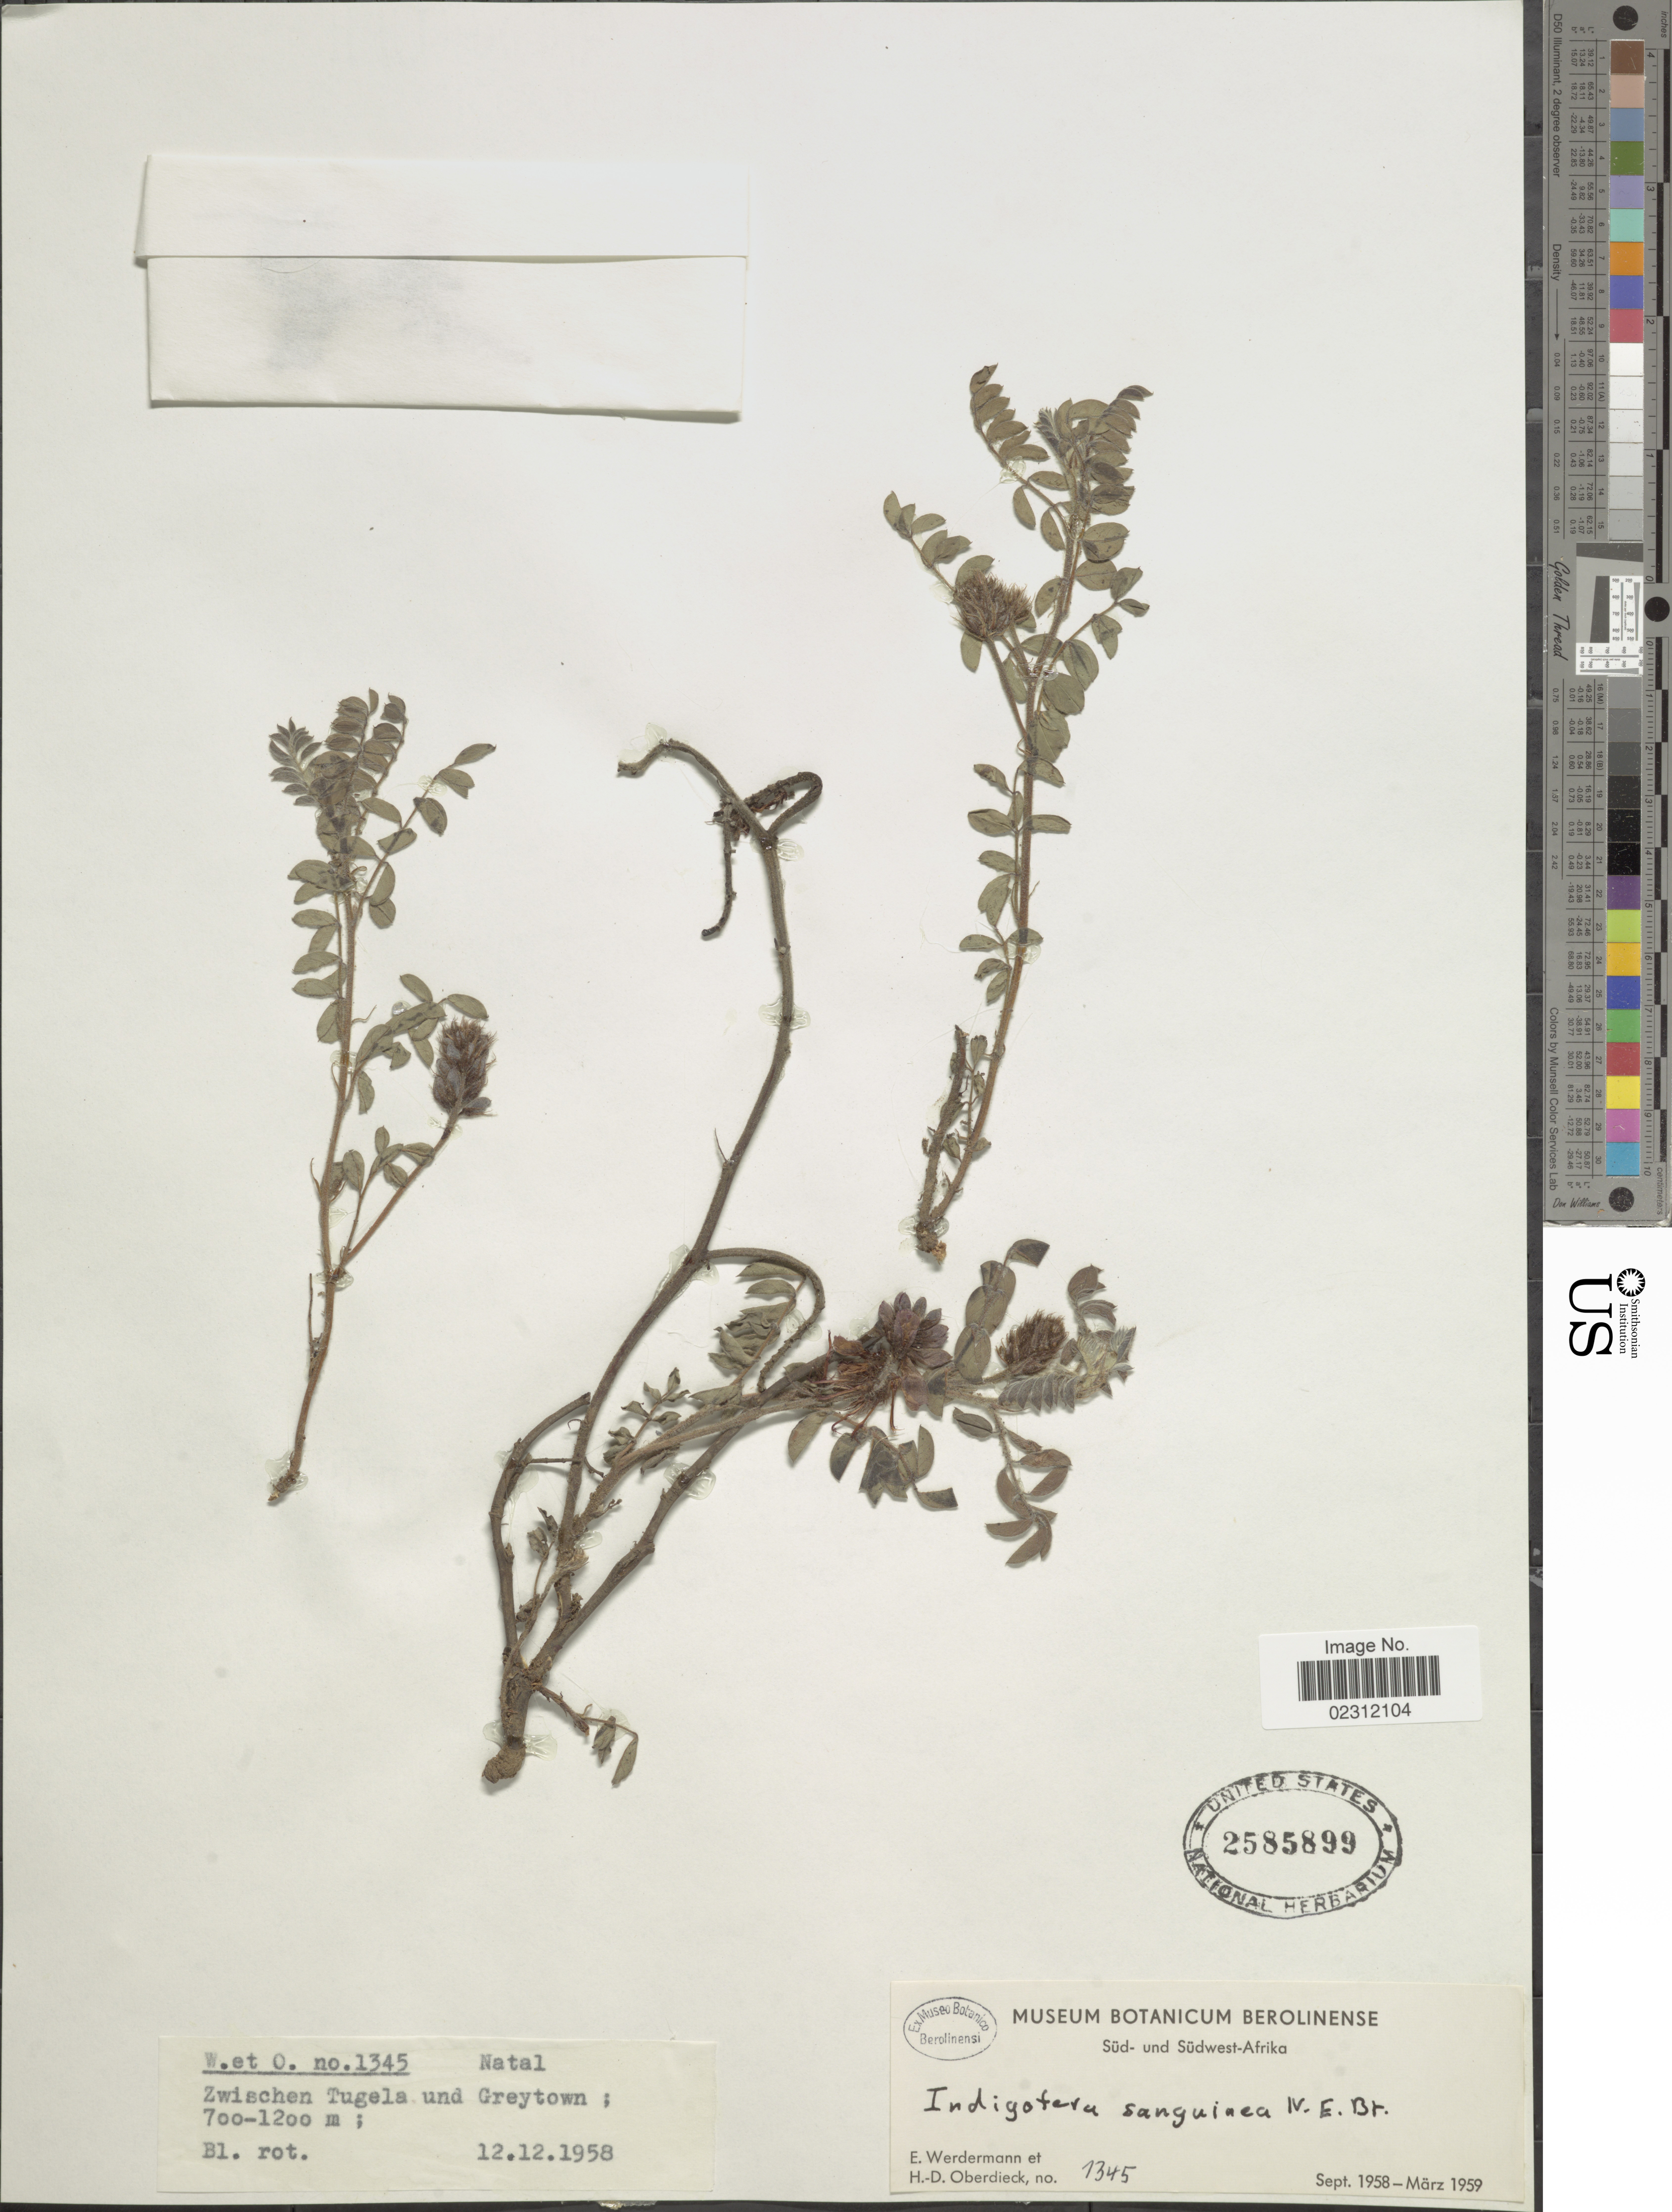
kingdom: Plantae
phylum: Tracheophyta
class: Magnoliopsida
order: Fabales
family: Fabaceae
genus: Indigofera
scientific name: Indigofera sanguinea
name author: N.E. Br.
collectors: E. Werdermann & H. Oberdieck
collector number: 1345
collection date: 1958-12-12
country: South Africa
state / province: KwaZulu-Natal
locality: Natal, Zwischen Tugela und Greytown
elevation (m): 700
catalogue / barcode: US 2585899